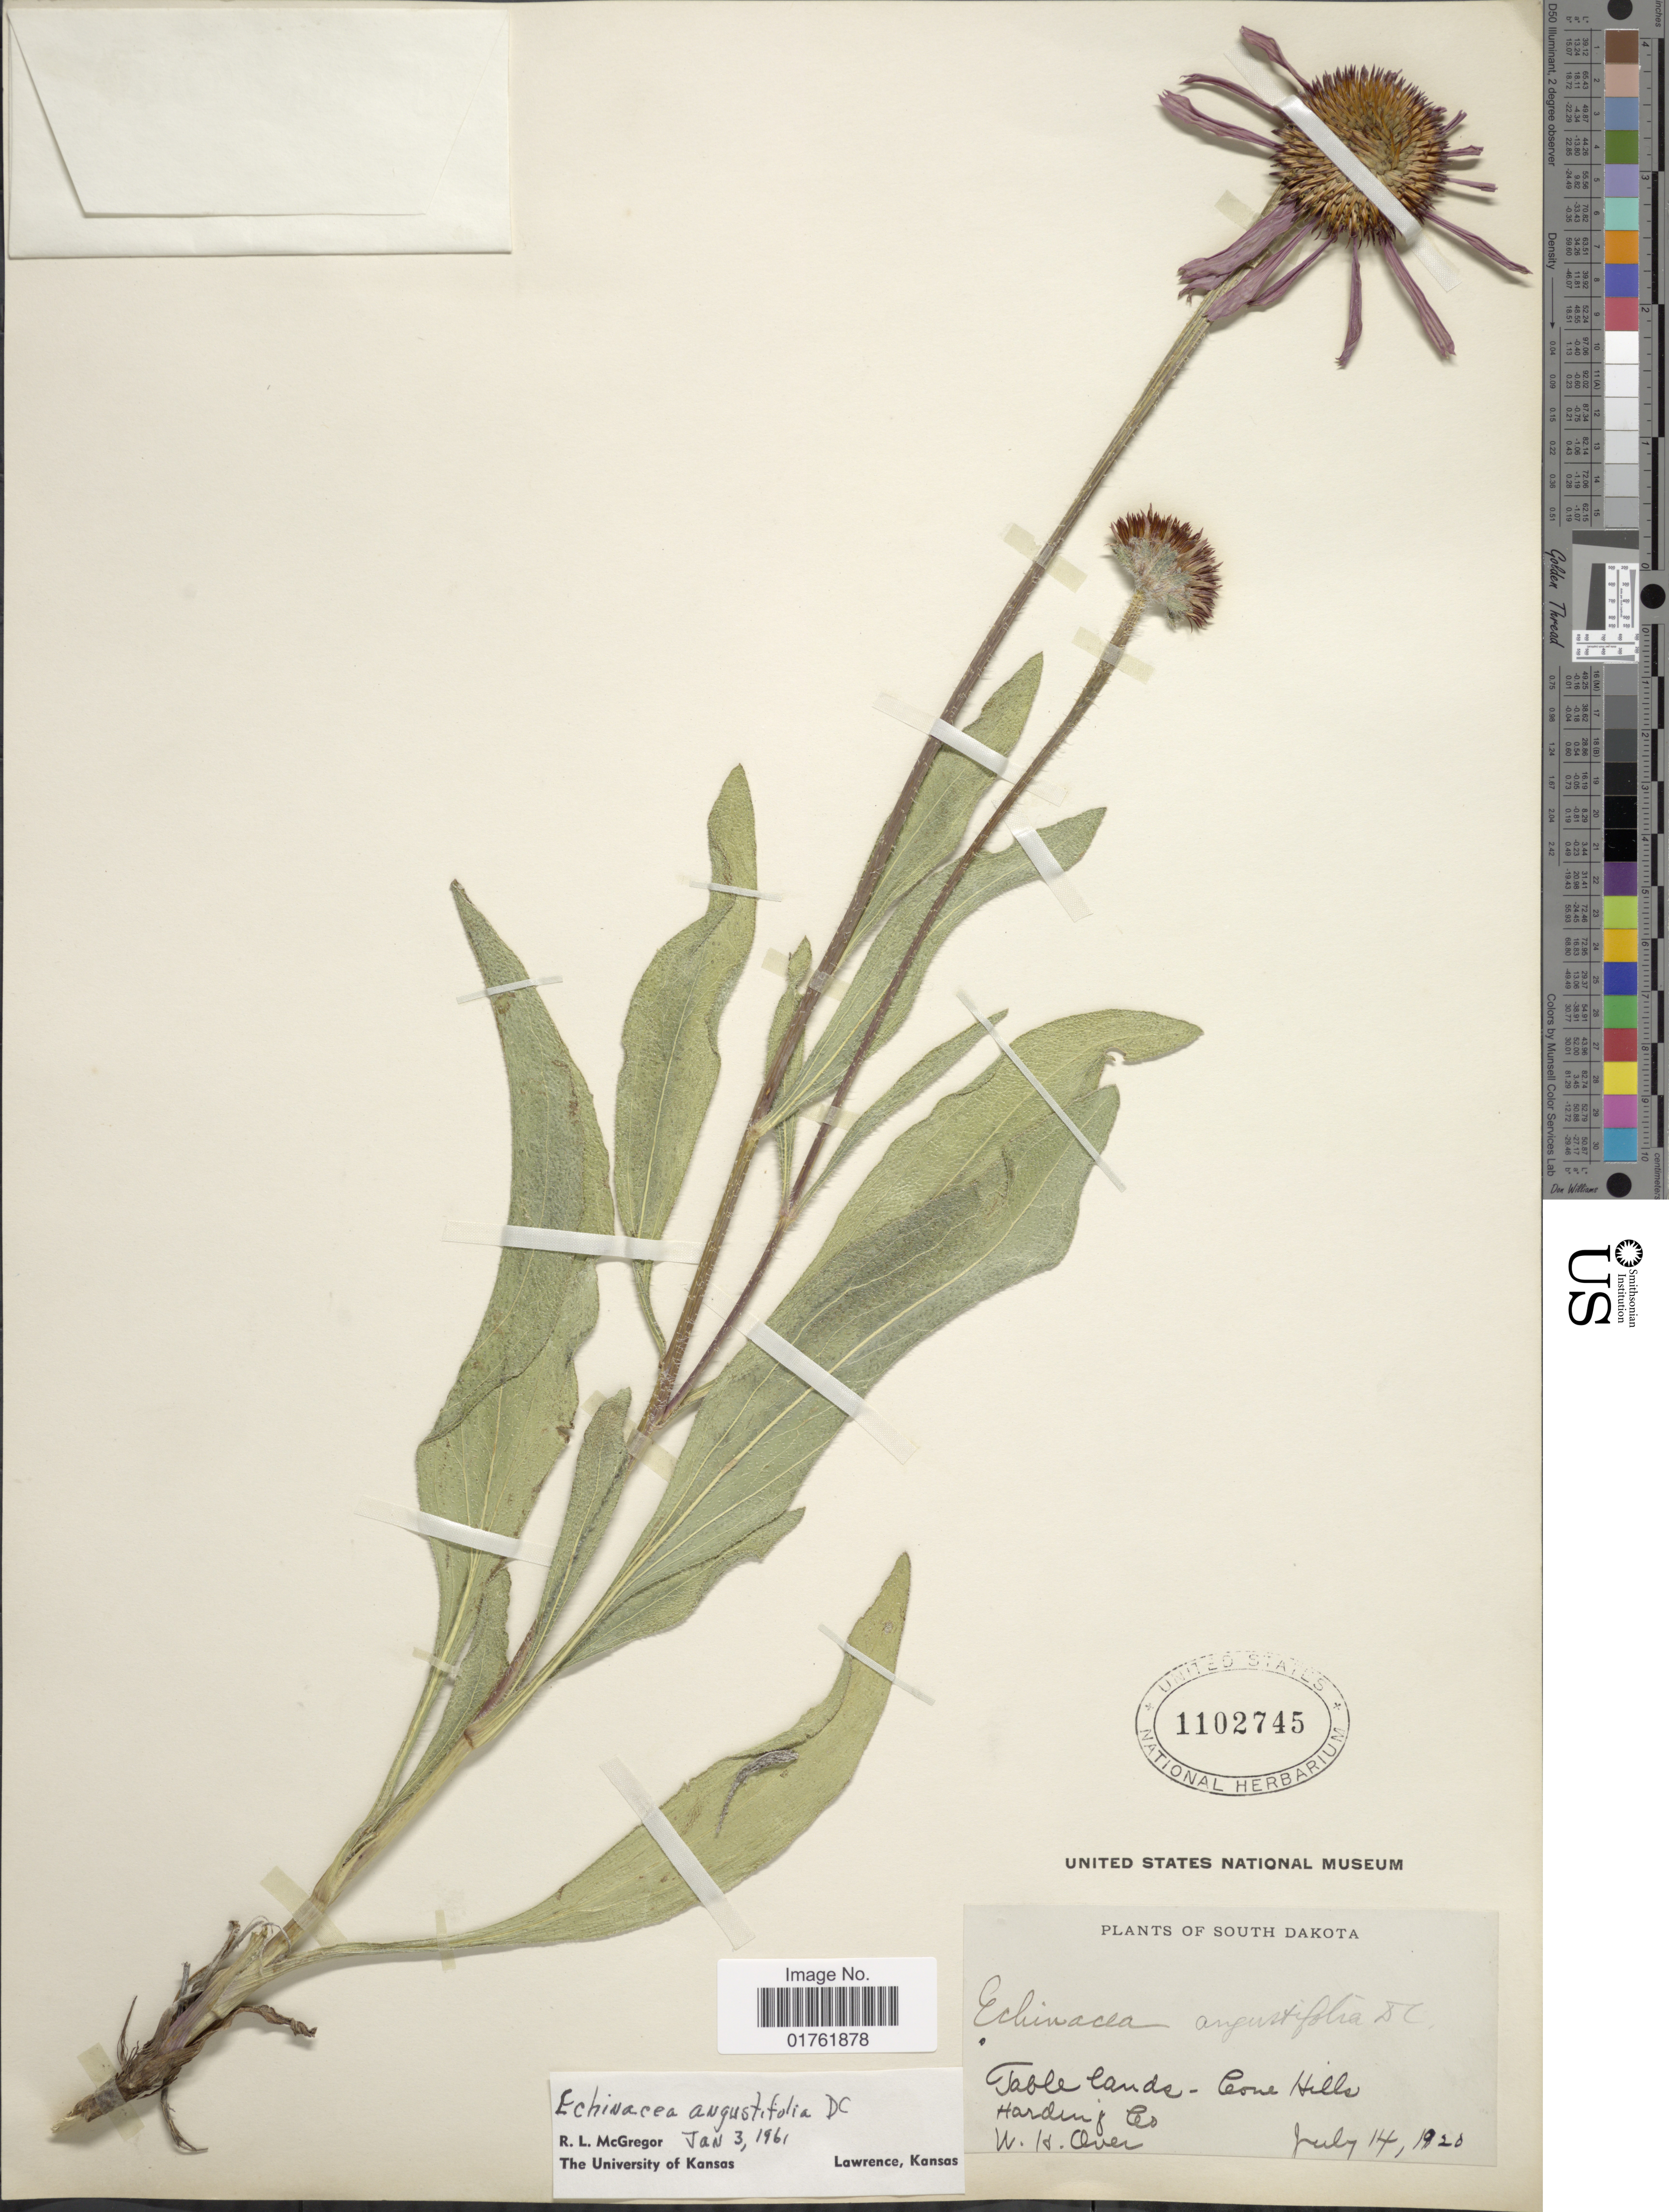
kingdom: Plantae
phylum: Tracheophyta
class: Magnoliopsida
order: Asterales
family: Asteraceae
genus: Echinacea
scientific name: Echinacea angustifolia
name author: DC.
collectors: W. Over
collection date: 1920-07-14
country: United States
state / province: South Dakota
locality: Table lands - Cone Hills, Harding Co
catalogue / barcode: US 1102745